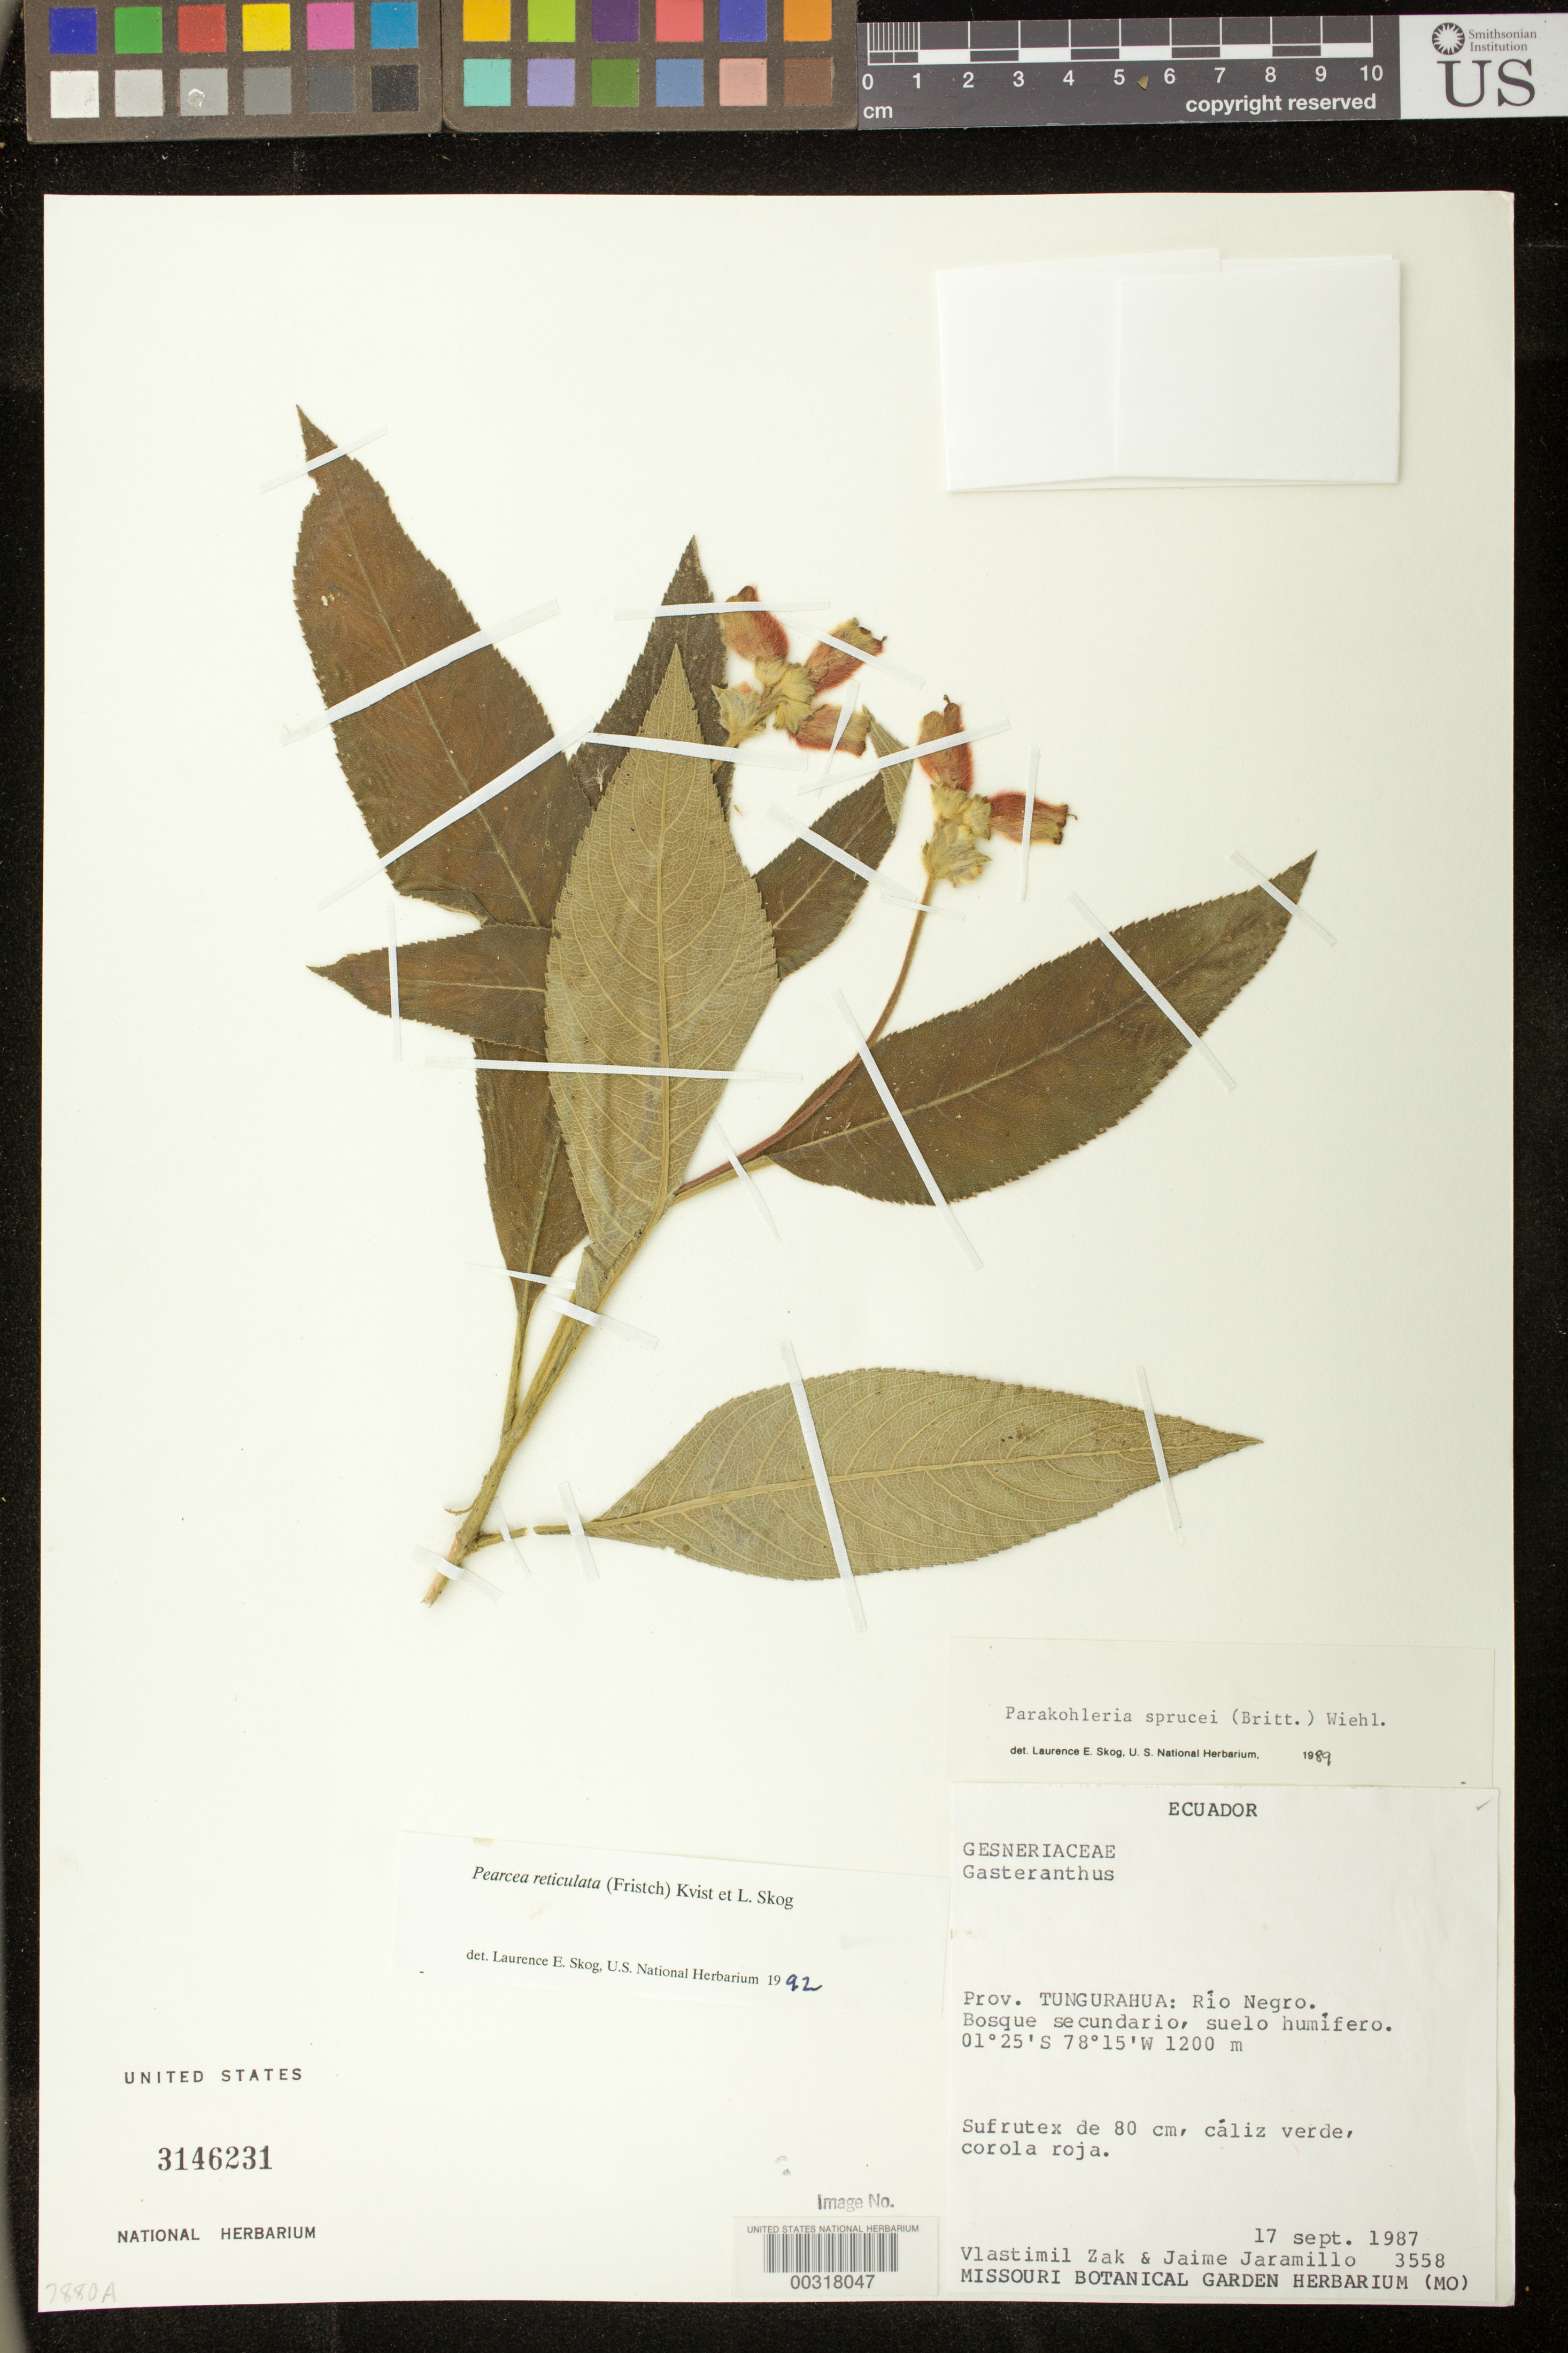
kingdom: Plantae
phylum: Tracheophyta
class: Magnoliopsida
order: Lamiales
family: Gesneriaceae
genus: Pearcea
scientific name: Pearcea reticulata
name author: (Fritsch) L.P. Kvist & L.E. Skog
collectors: V. Zak & J. L. Jaramillo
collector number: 3558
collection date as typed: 17 Sep 1987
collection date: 1987-09-17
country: Ecuador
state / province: Tungurahua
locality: Rio Negro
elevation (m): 1200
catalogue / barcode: US 3146231